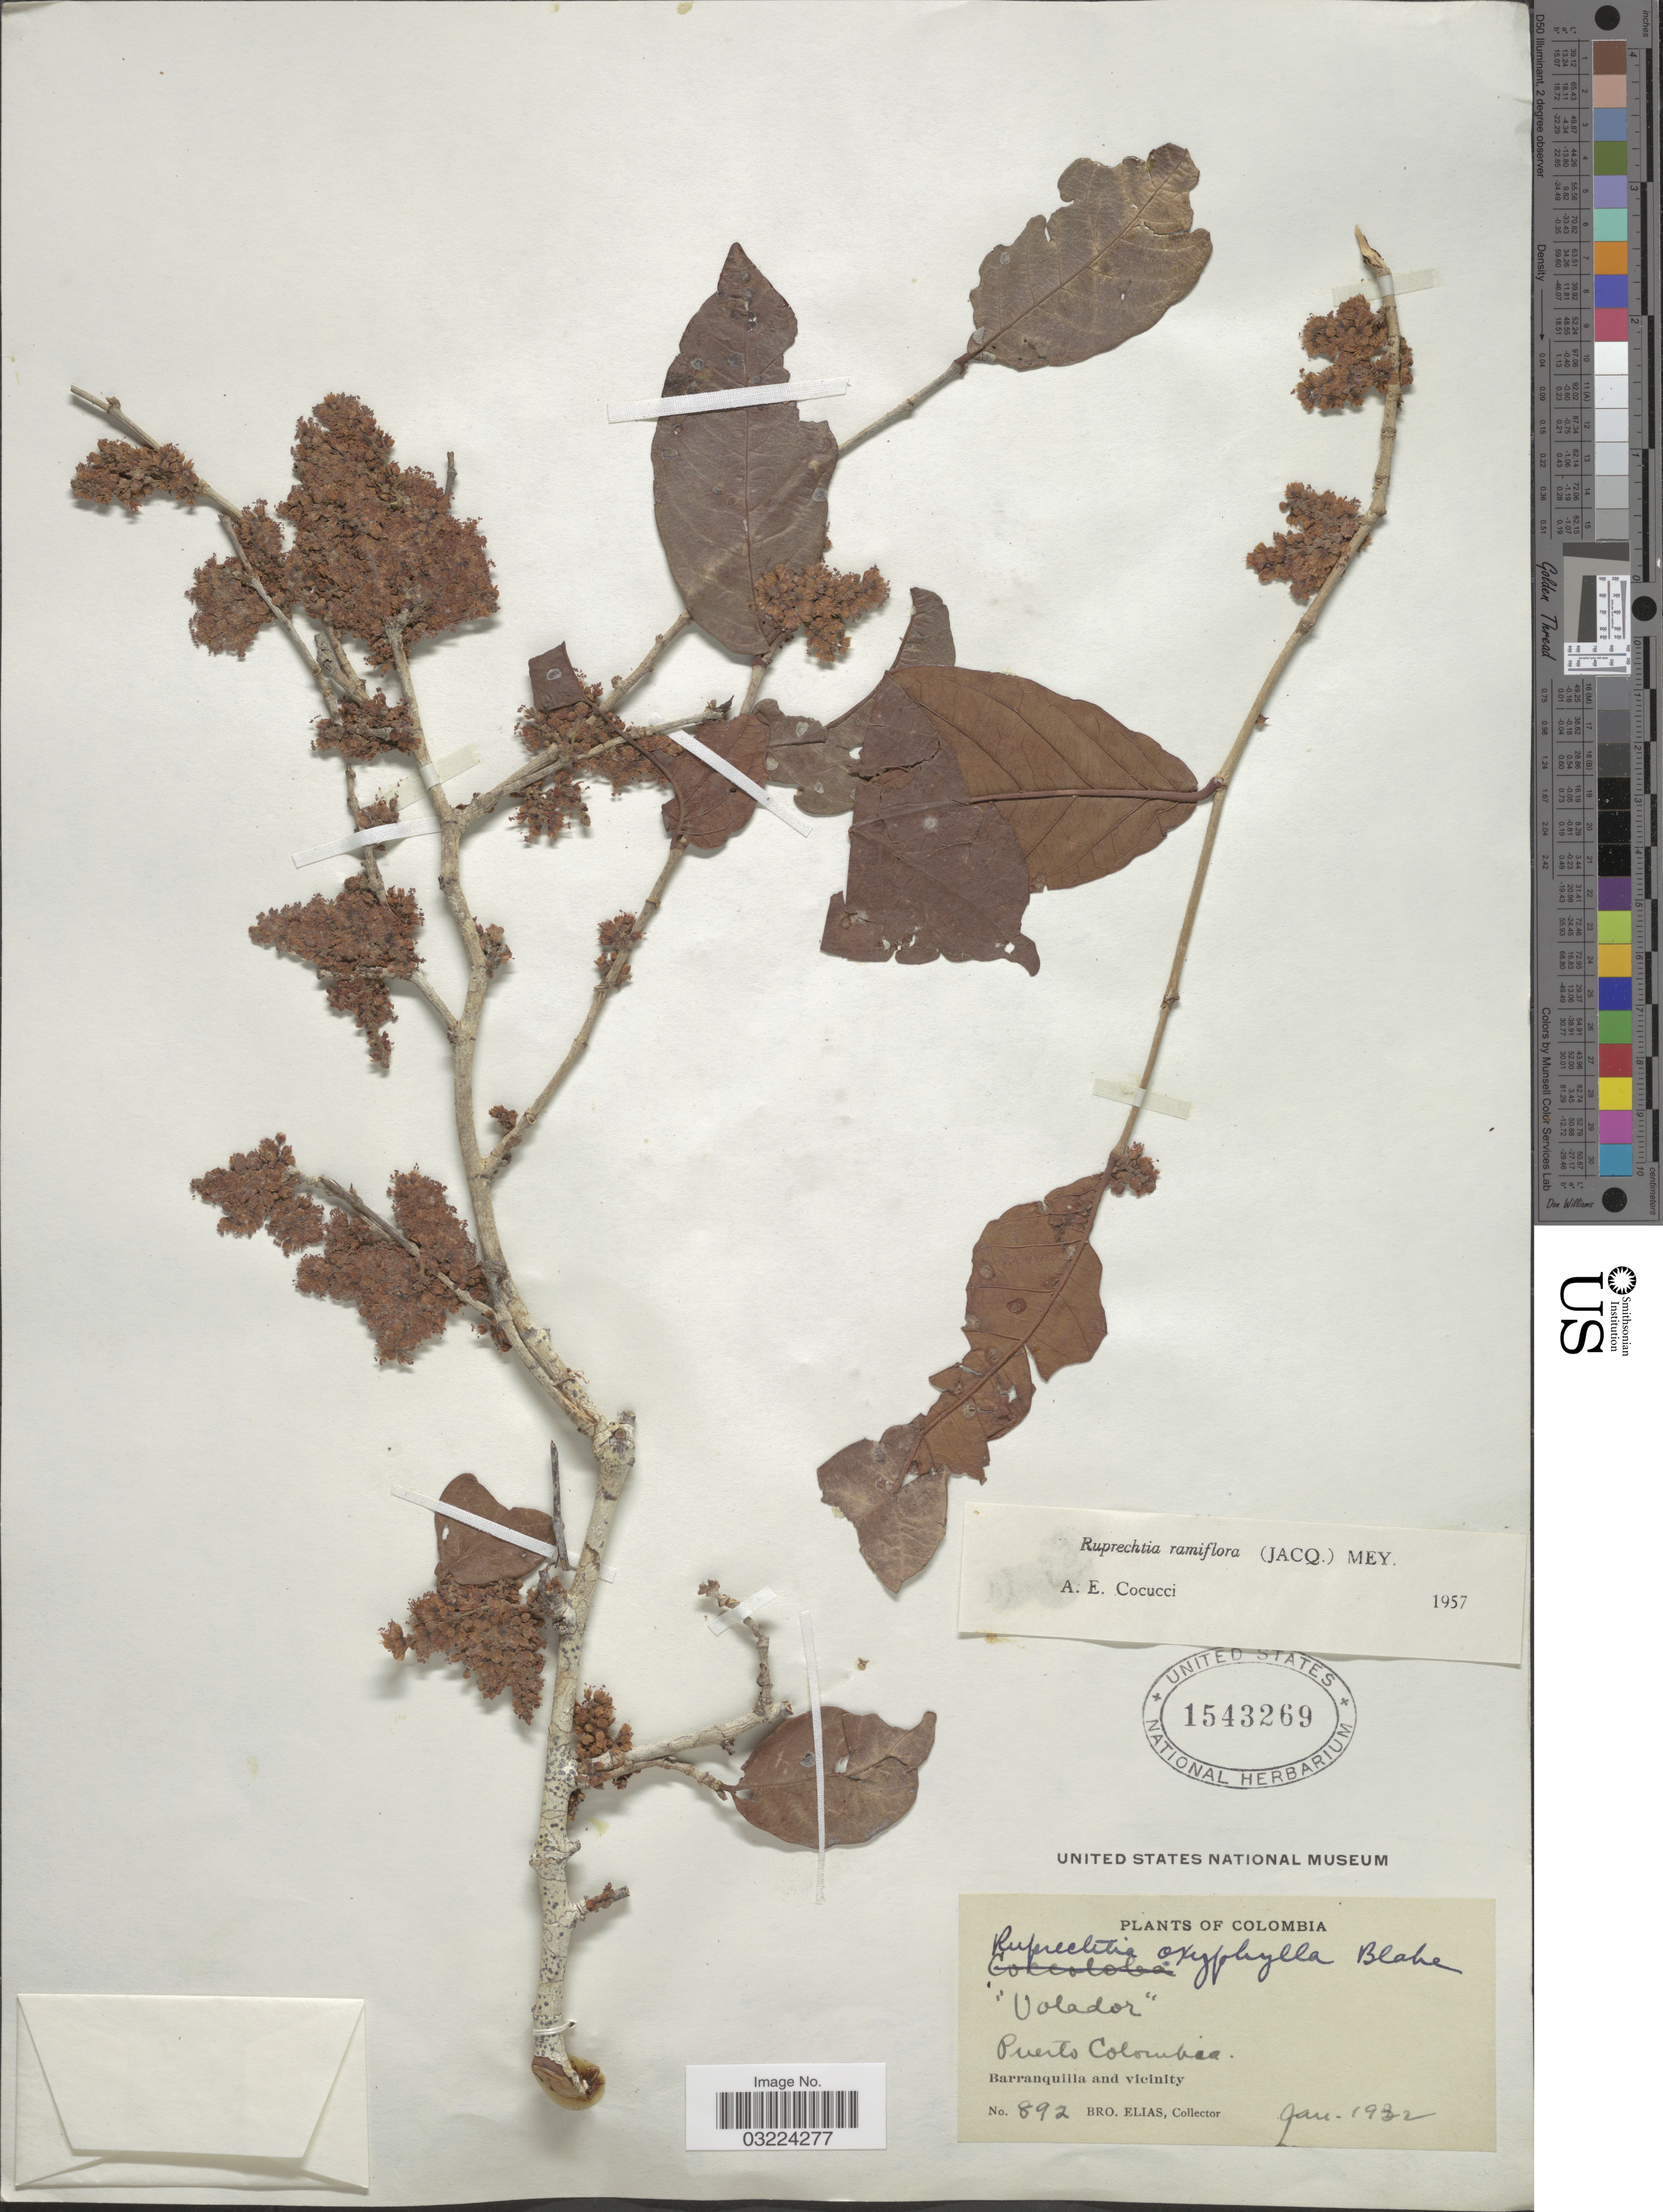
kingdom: Plantae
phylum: Tracheophyta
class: Magnoliopsida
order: Caryophyllales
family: Polygonaceae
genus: Ruprechtia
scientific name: Ruprechtia ramiflora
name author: (Jacq.) C.A. Mey.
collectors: Bro. Elias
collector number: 892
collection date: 1932-01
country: Colombia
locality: Puerto Colombia. Barranquilla and vicinity.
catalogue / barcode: US 1543269